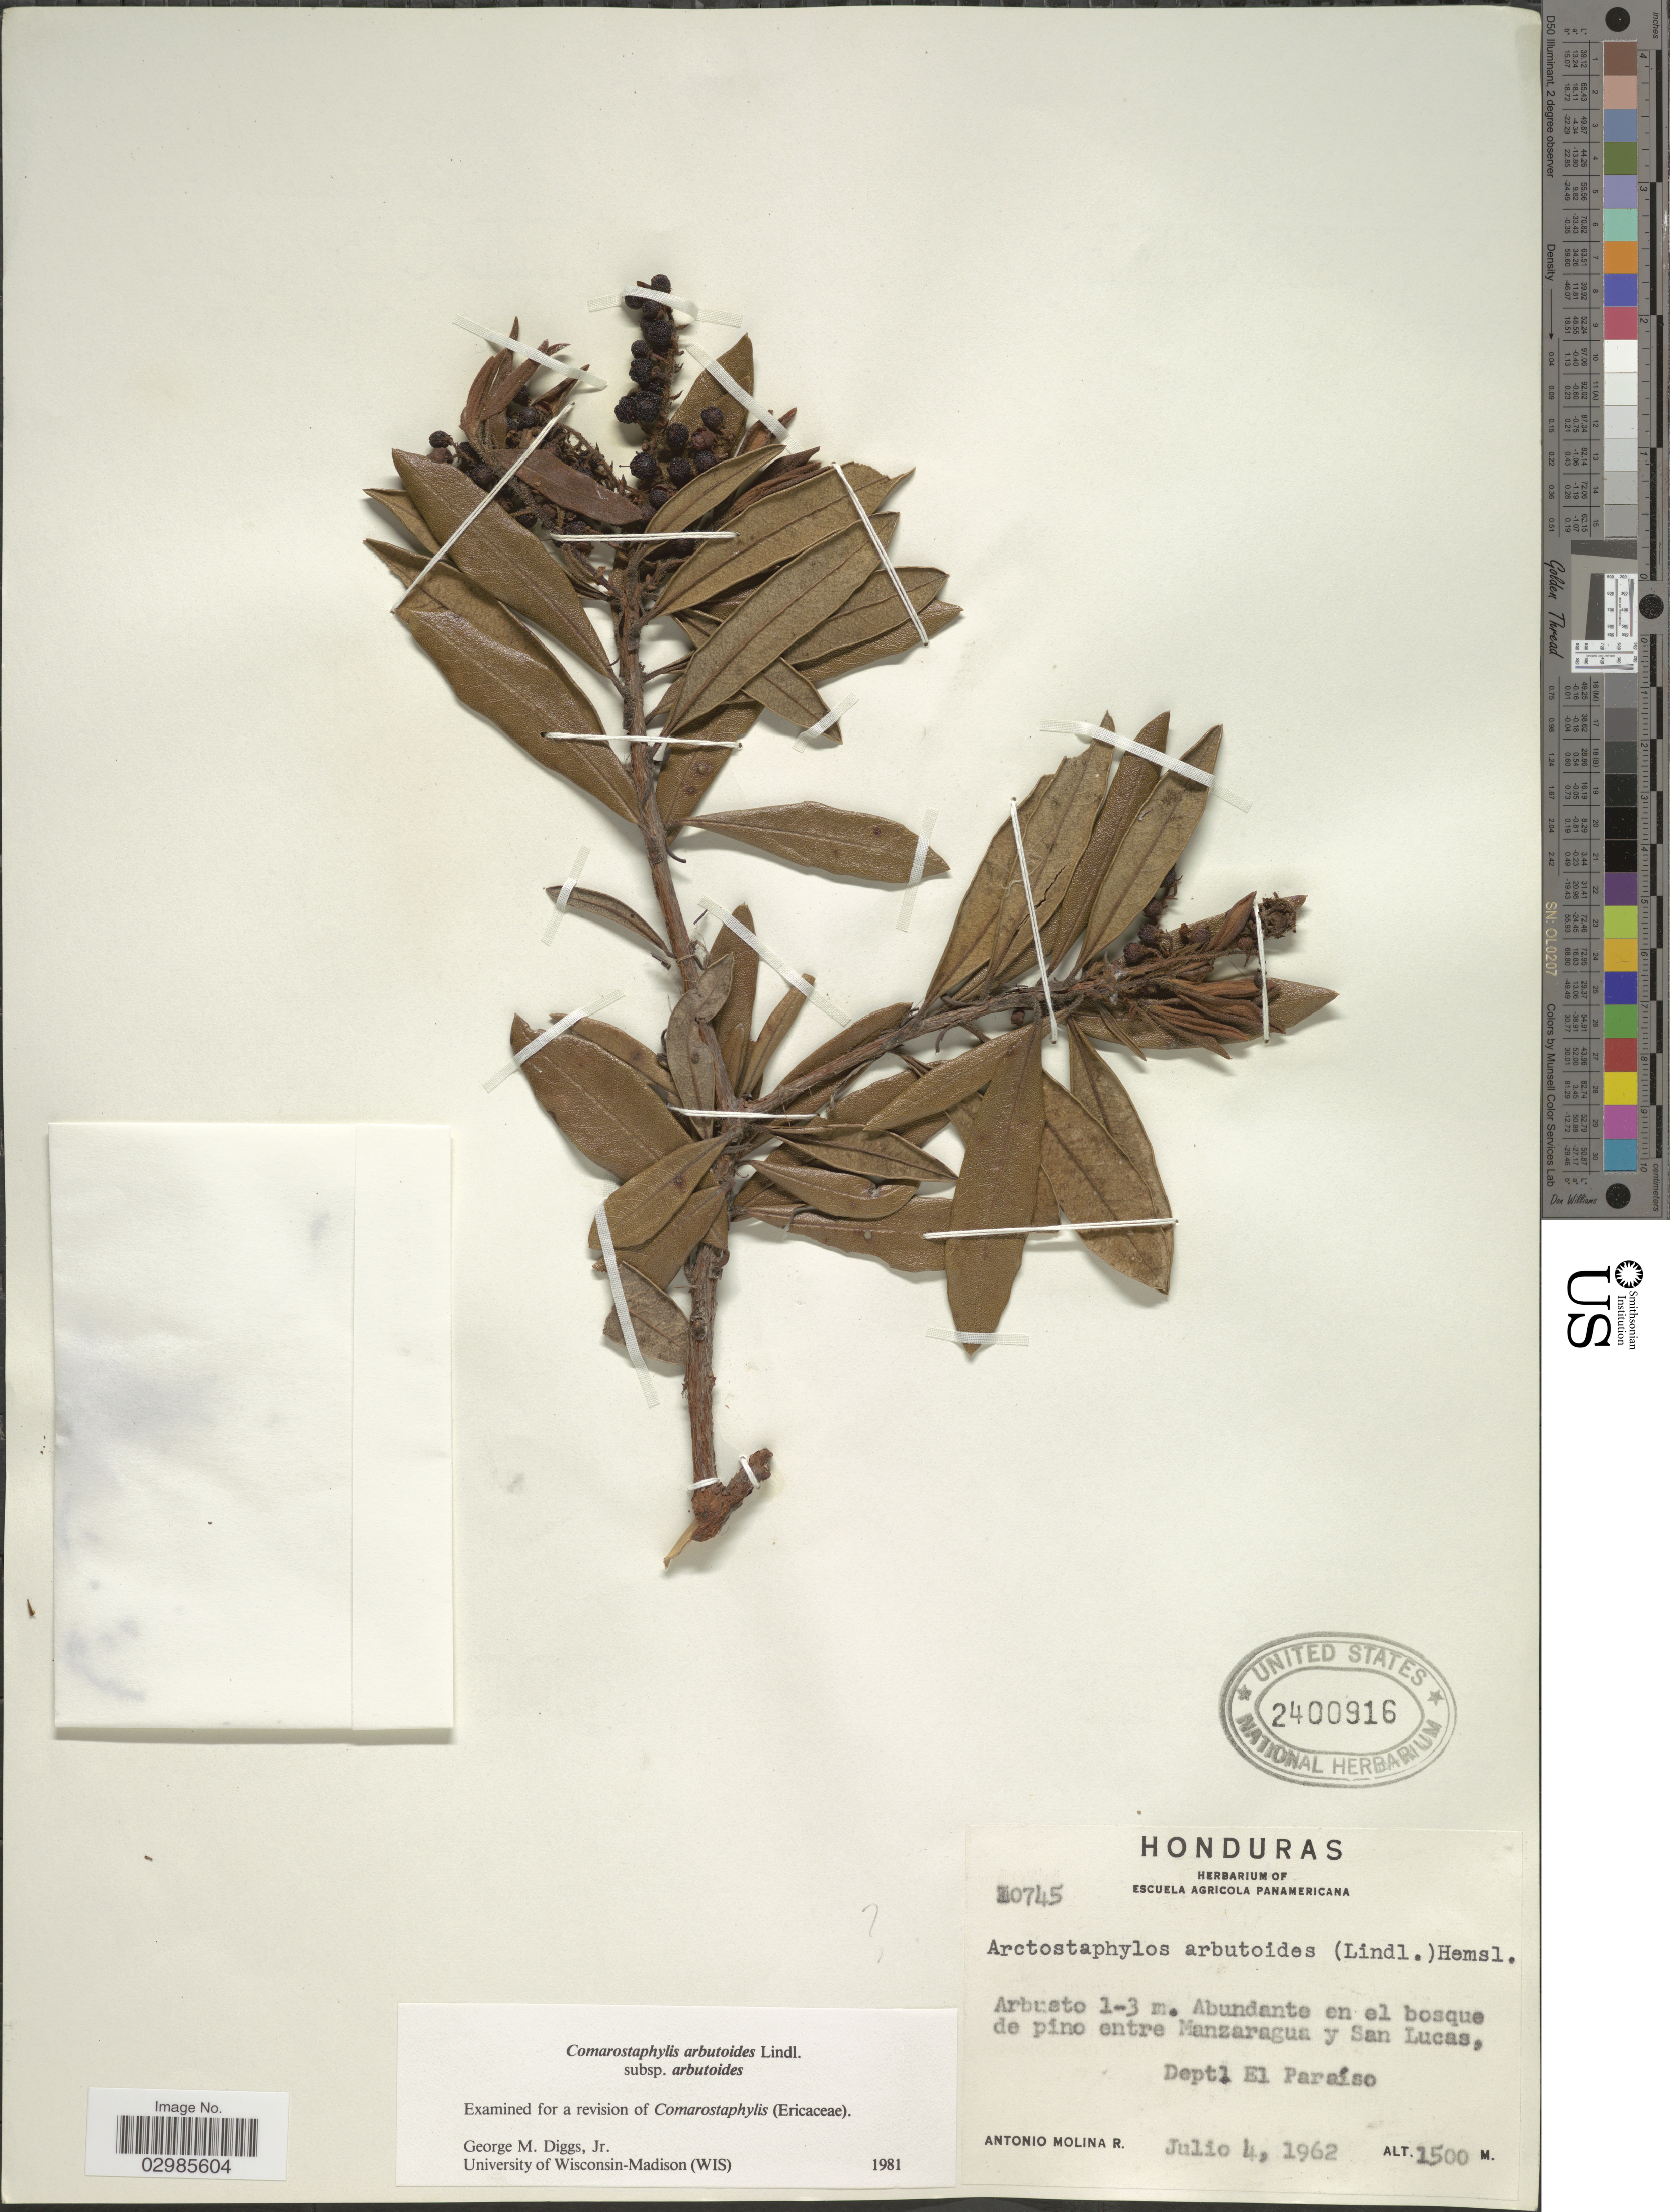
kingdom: Plantae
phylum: Tracheophyta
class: Magnoliopsida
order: Ericales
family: Ericaceae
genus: Comarostaphylis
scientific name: Comarostaphylis arbutoides subsp. arbutoides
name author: Lindl.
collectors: A. Molina R.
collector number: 10745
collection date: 1962-07-04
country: Honduras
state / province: El Paraíso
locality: Abundante en el bosque de pino entre Manzaragua y San Lucas, Dept. El Paraíso.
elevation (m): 1500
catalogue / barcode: US 2400916